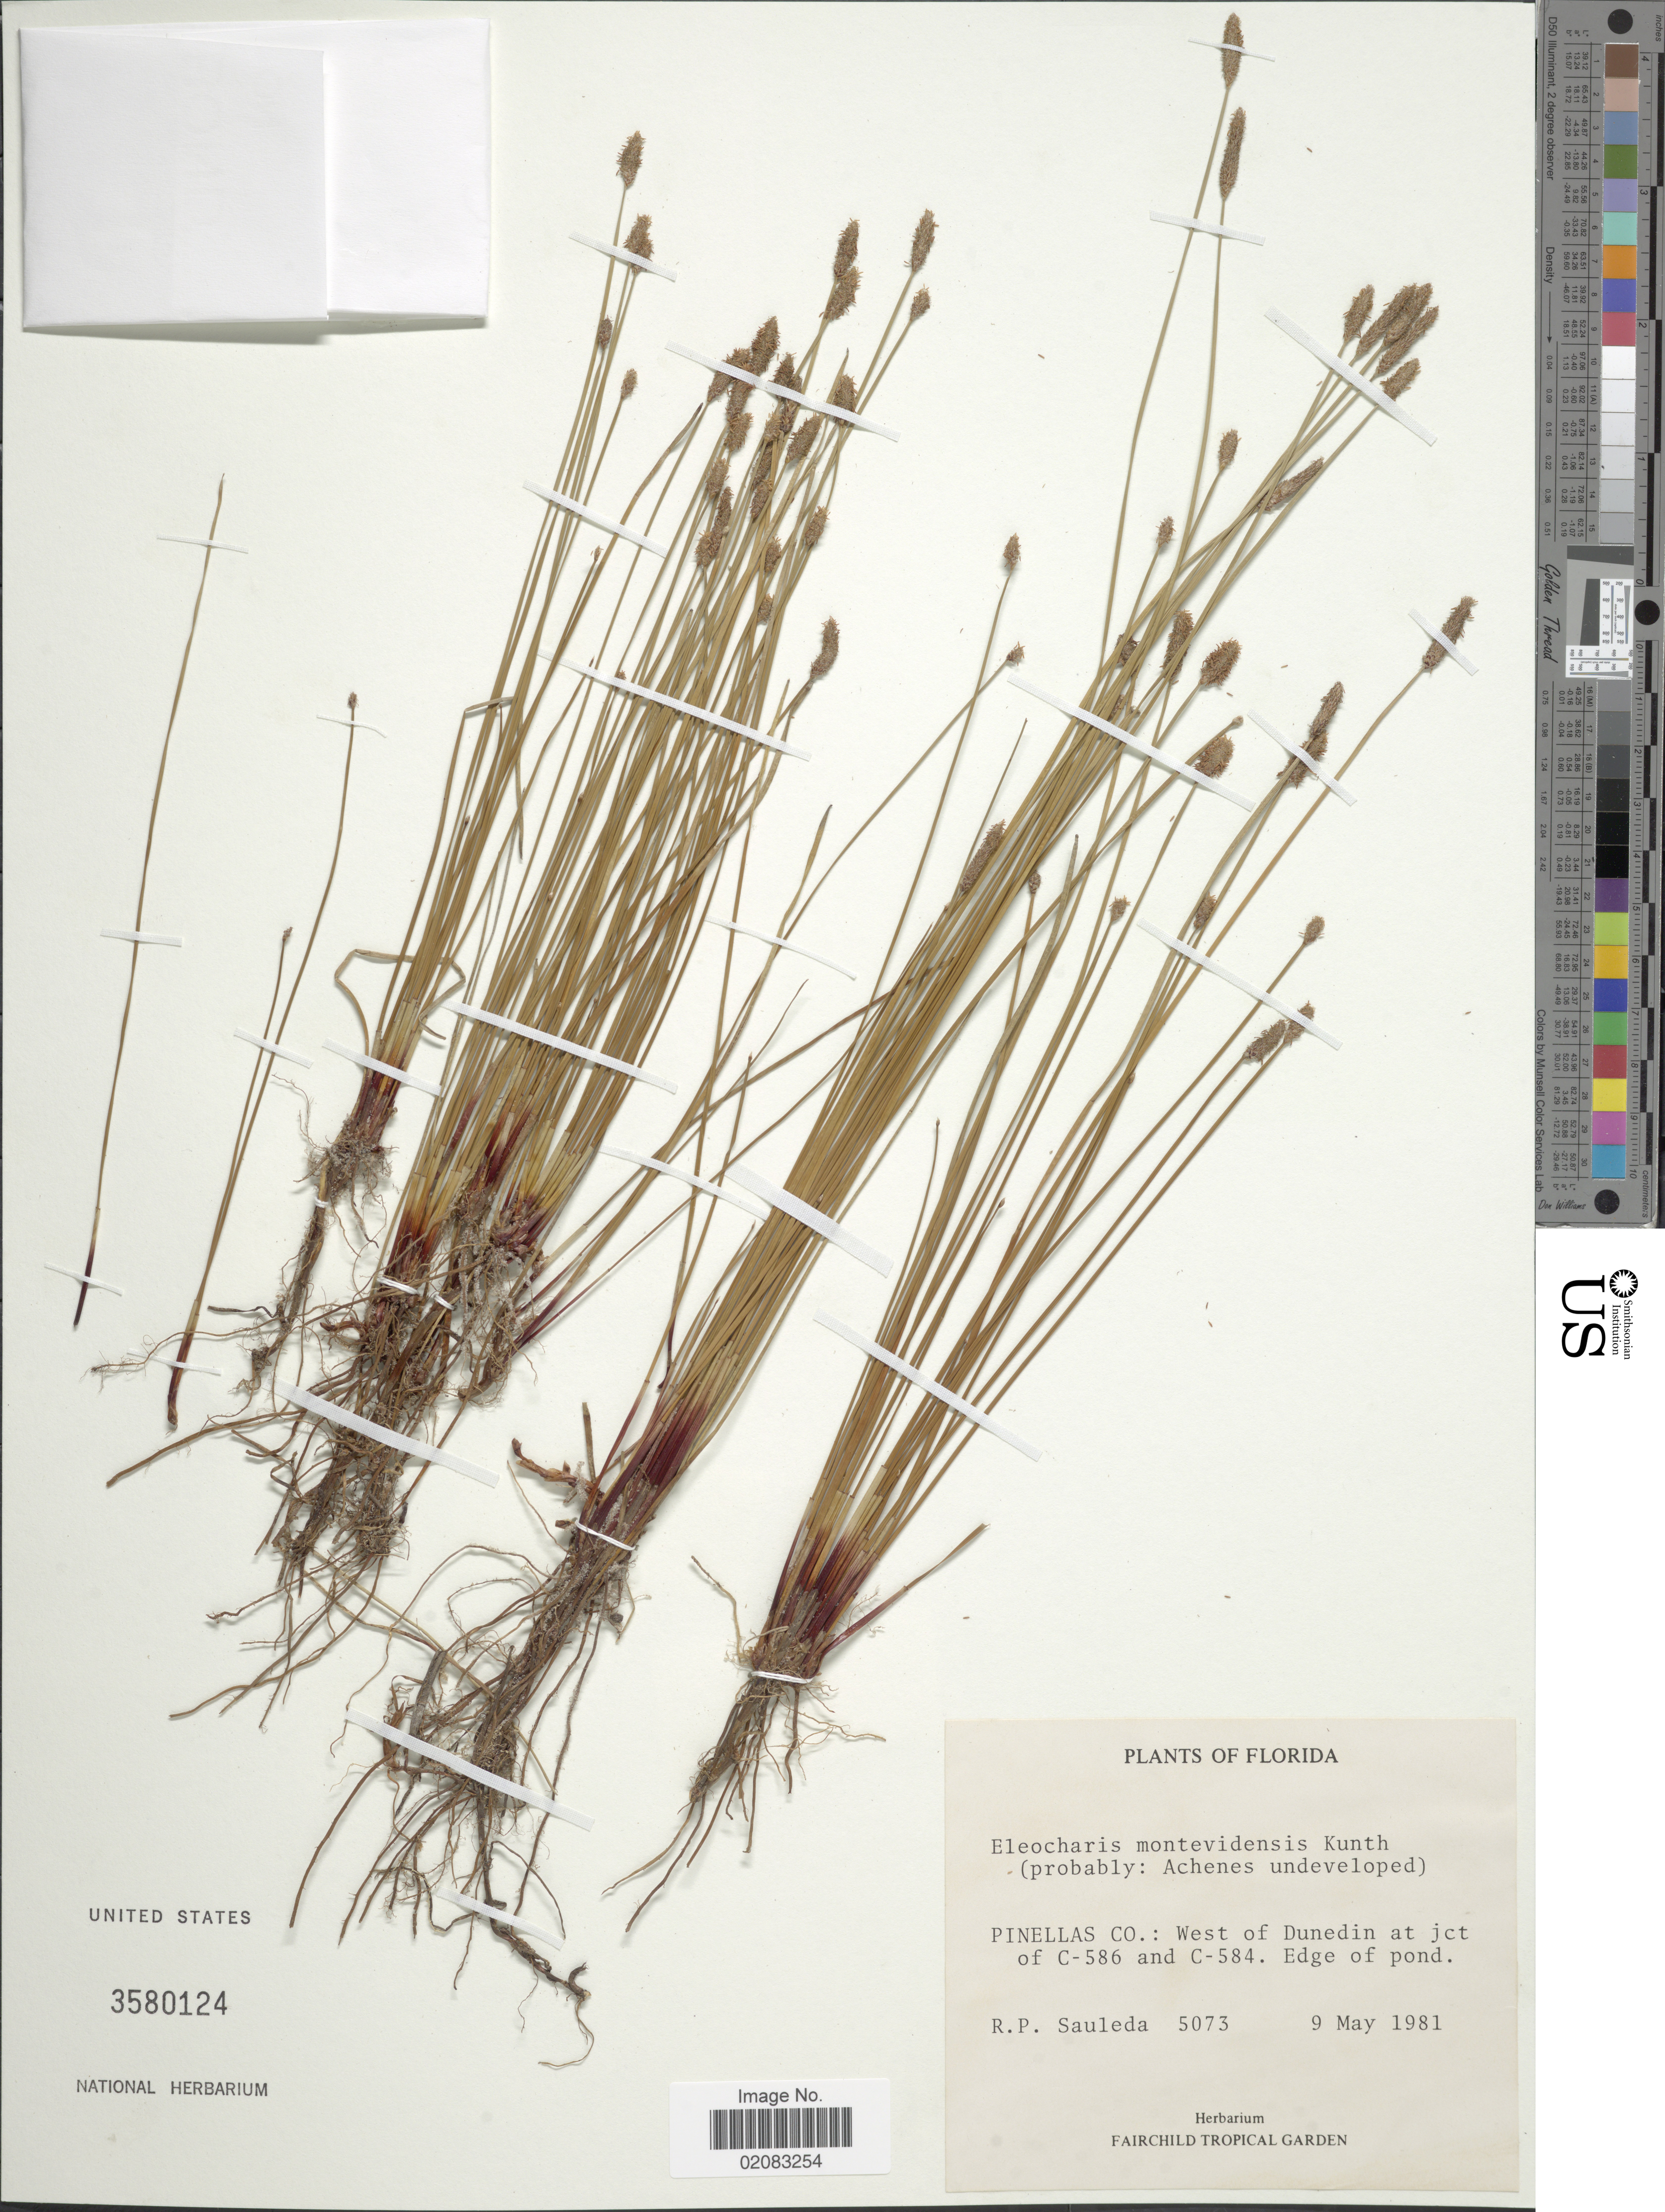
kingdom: Plantae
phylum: Tracheophyta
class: Liliopsida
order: Poales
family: Cyperaceae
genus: Eleocharis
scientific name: Eleocharis montevidensis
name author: Kunth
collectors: R. Sauleda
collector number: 5073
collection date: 1981-05-09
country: United States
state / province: Florida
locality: Pinellas Co: West of Dunedin at jct of C-586 and C--584. Edge of pond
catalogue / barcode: US 3580124